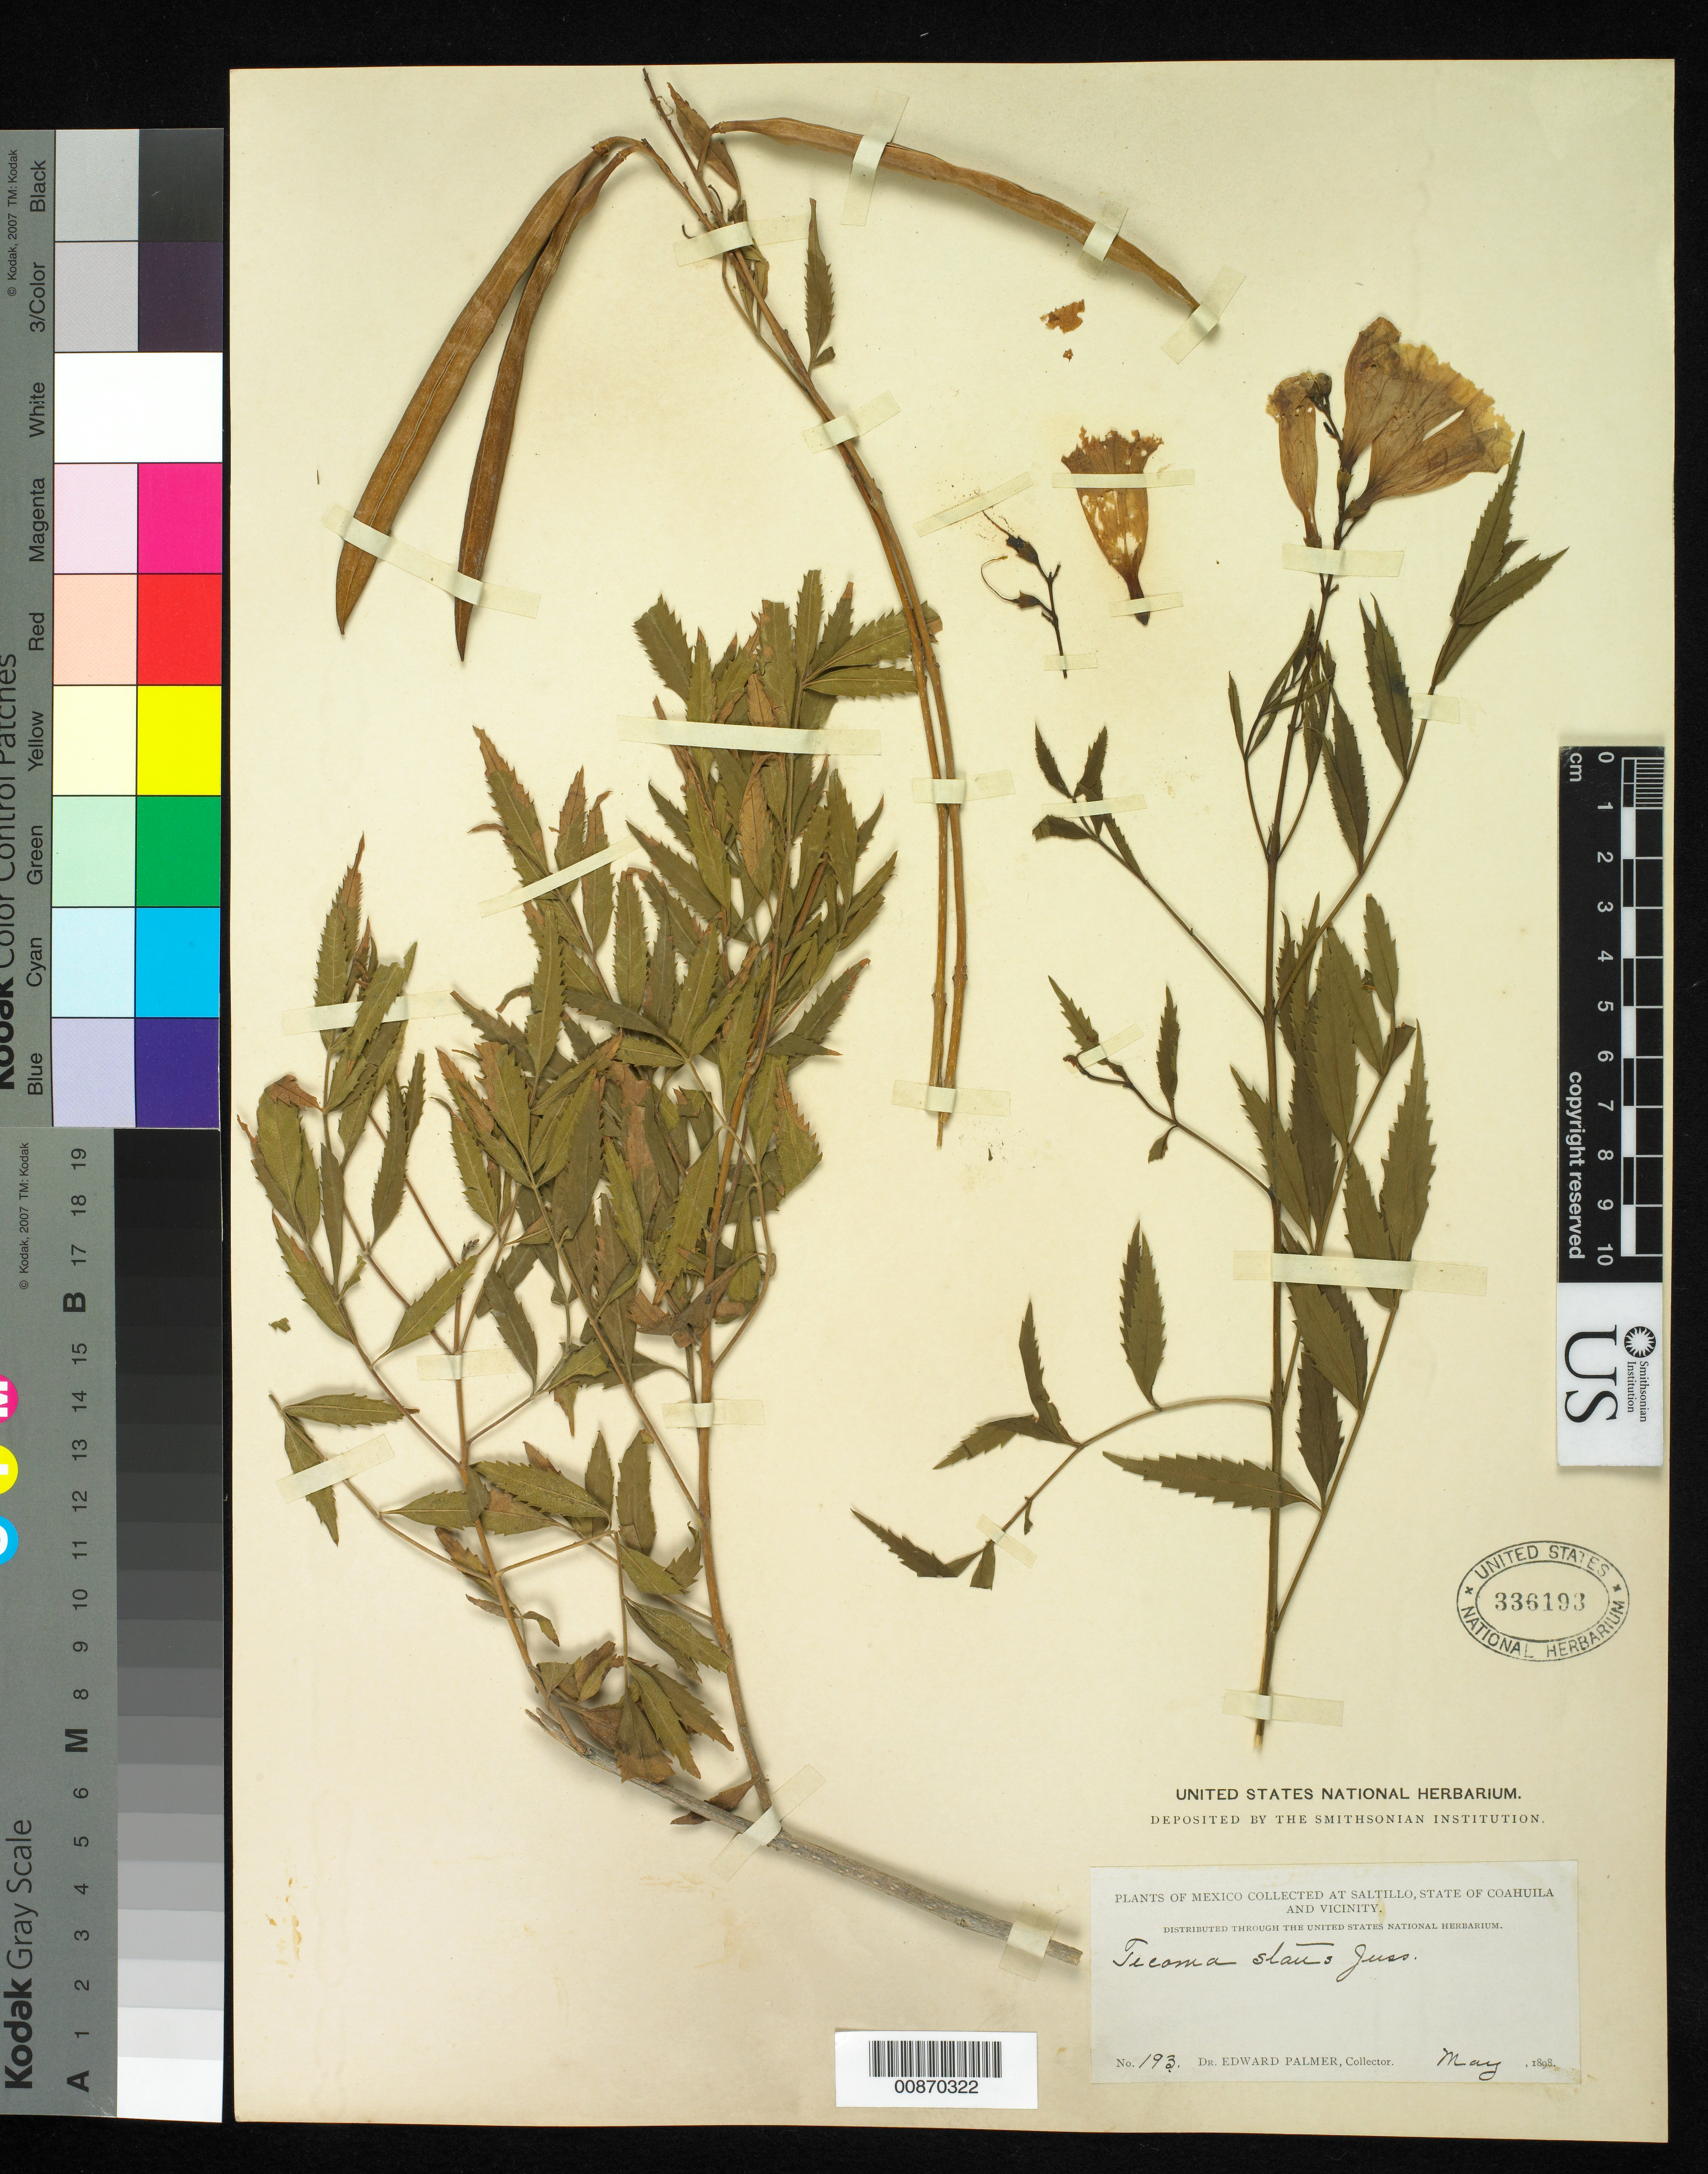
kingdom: Plantae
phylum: Tracheophyta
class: Magnoliopsida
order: Lamiales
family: Bignoniaceae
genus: Tecoma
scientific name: Tecoma stans var. angustata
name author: Rehder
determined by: Strong, M. T., (US), Smithsonian Institution - National Museum of Natural History (UNITED STATES)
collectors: E. Palmer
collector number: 193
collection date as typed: May 1898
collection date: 1898-05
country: Mexico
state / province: Coahuila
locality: Saltillo, Coahuila and vicinity.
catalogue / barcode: US 336193